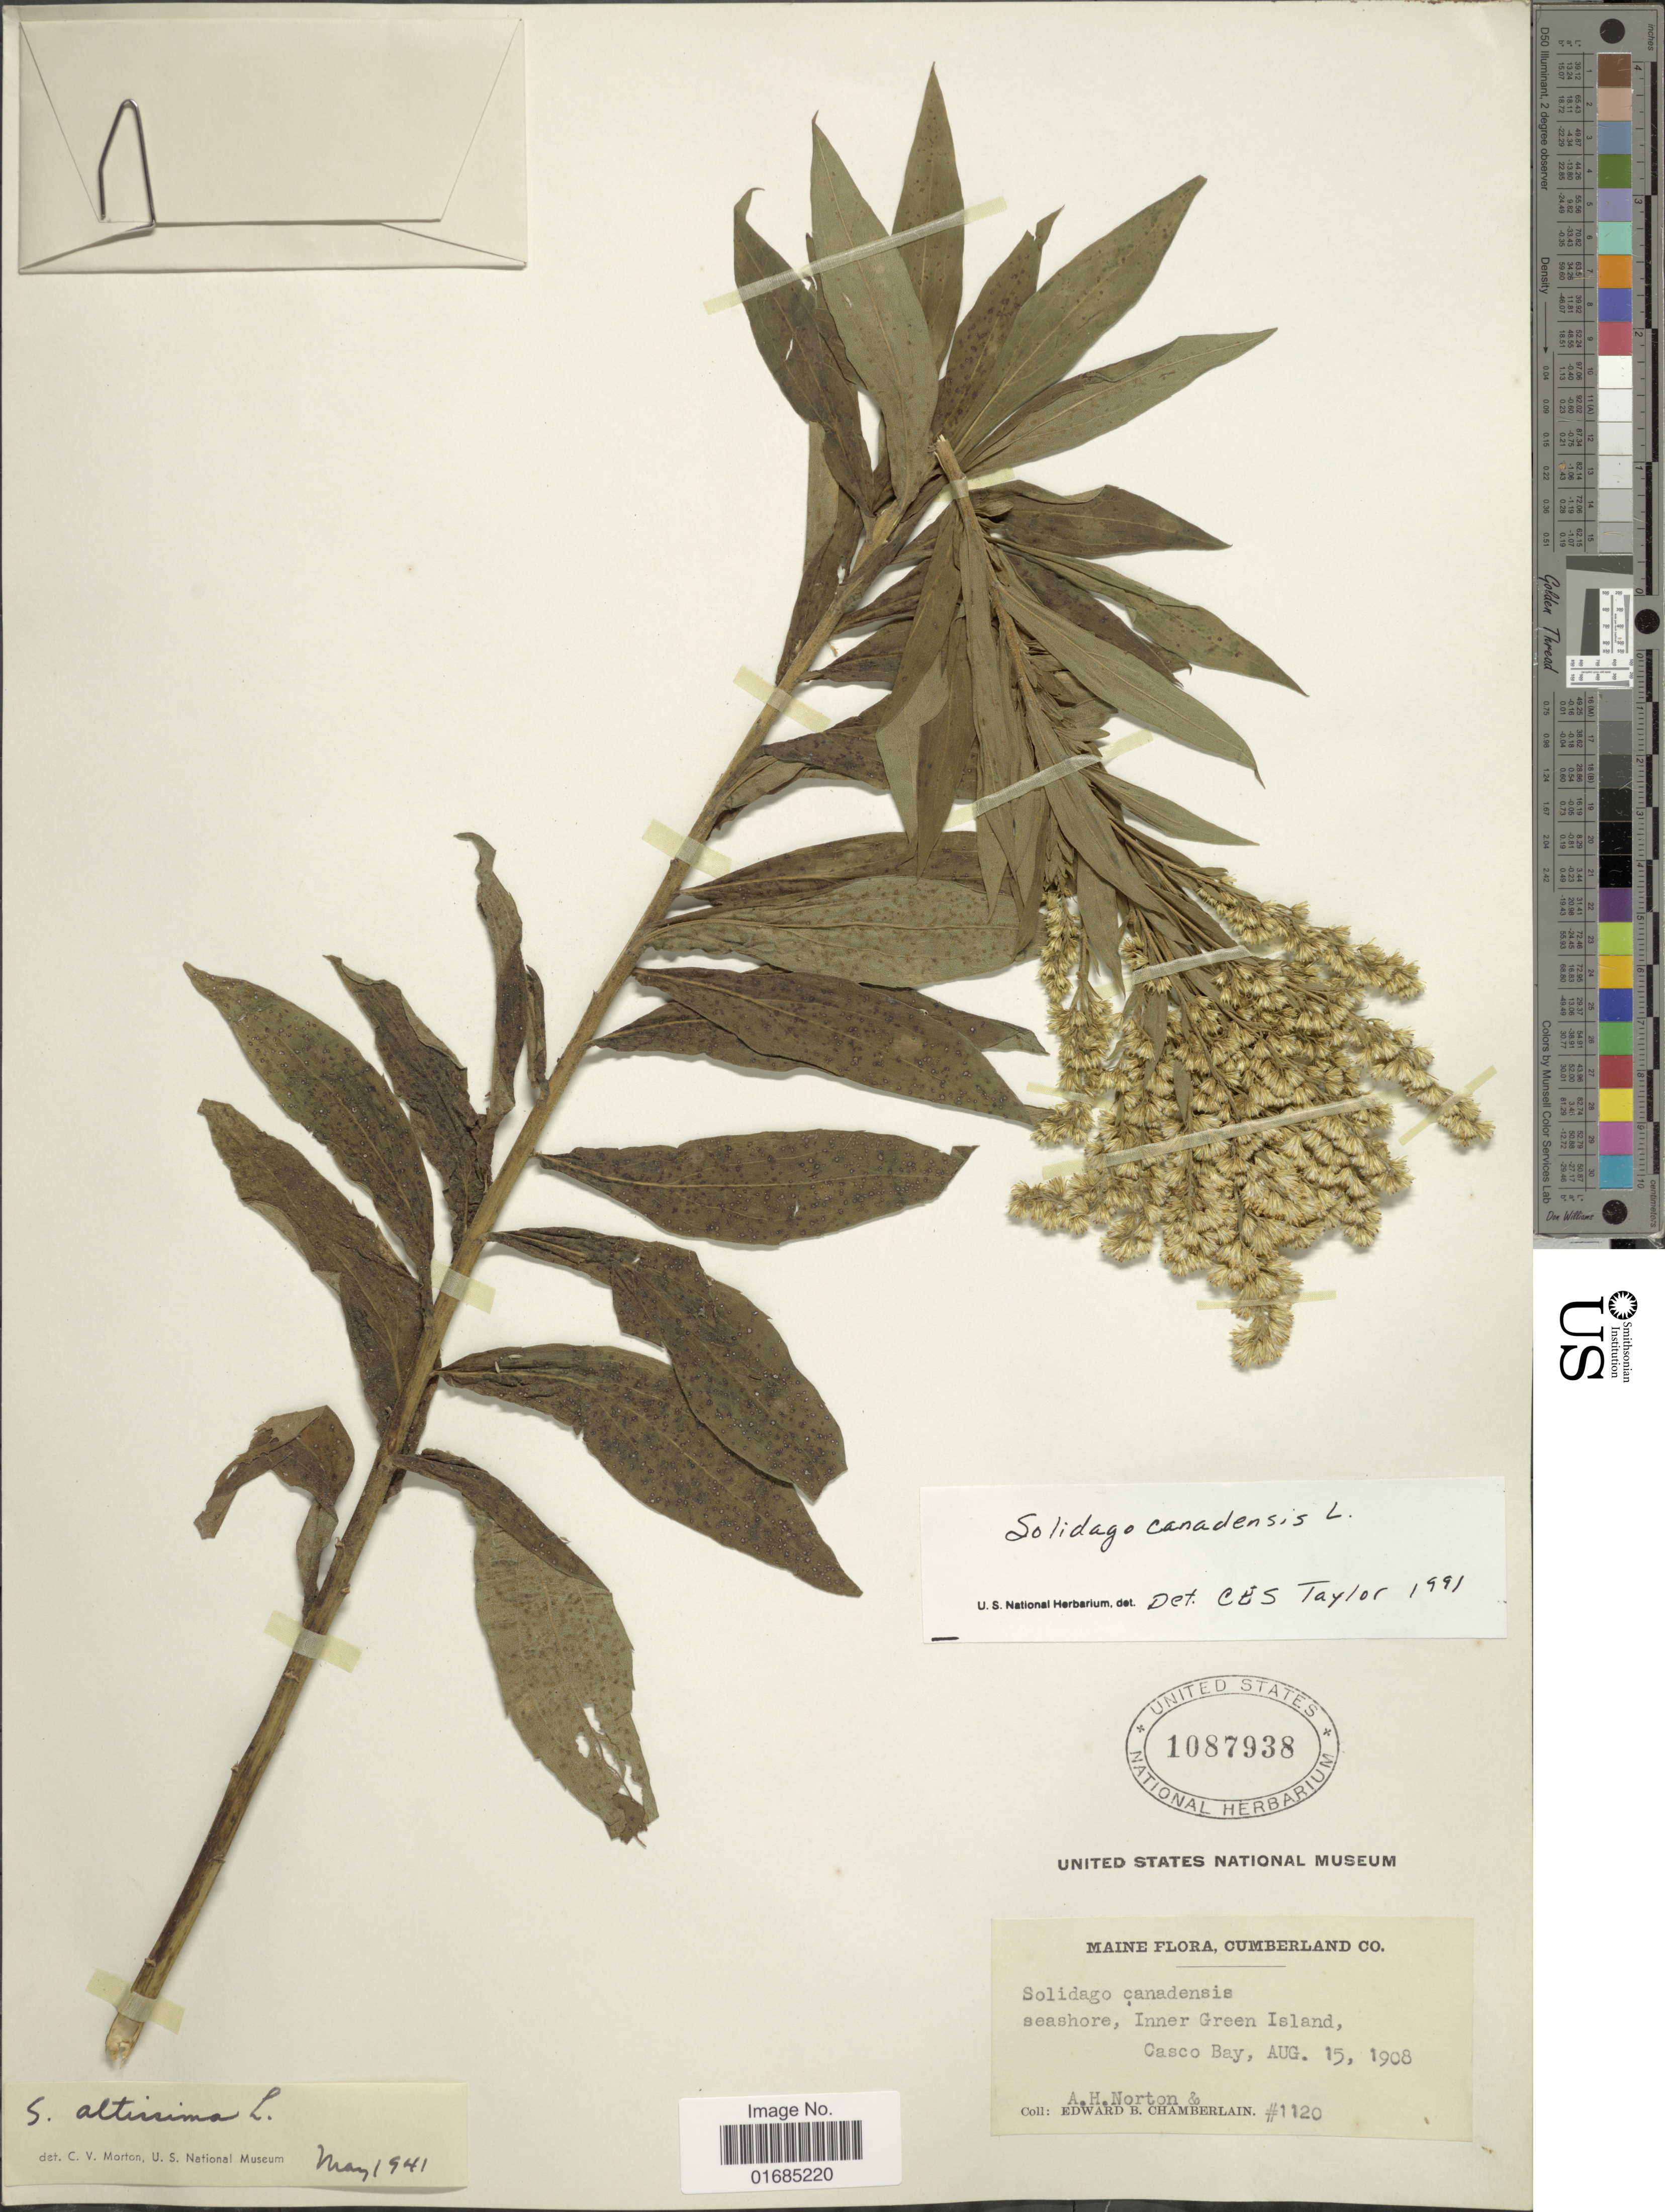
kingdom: Plantae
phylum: Tracheophyta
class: Magnoliopsida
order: Asterales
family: Asteraceae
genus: Solidago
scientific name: Solidago canadensis var. canadensis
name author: L.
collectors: A. Norton & E. Chamberlain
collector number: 1120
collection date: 1908-08-15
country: United States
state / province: Maine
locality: Maine, Cumberland Co., Seashore, Inner Green Island, Casco Bay.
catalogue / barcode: US 1087938